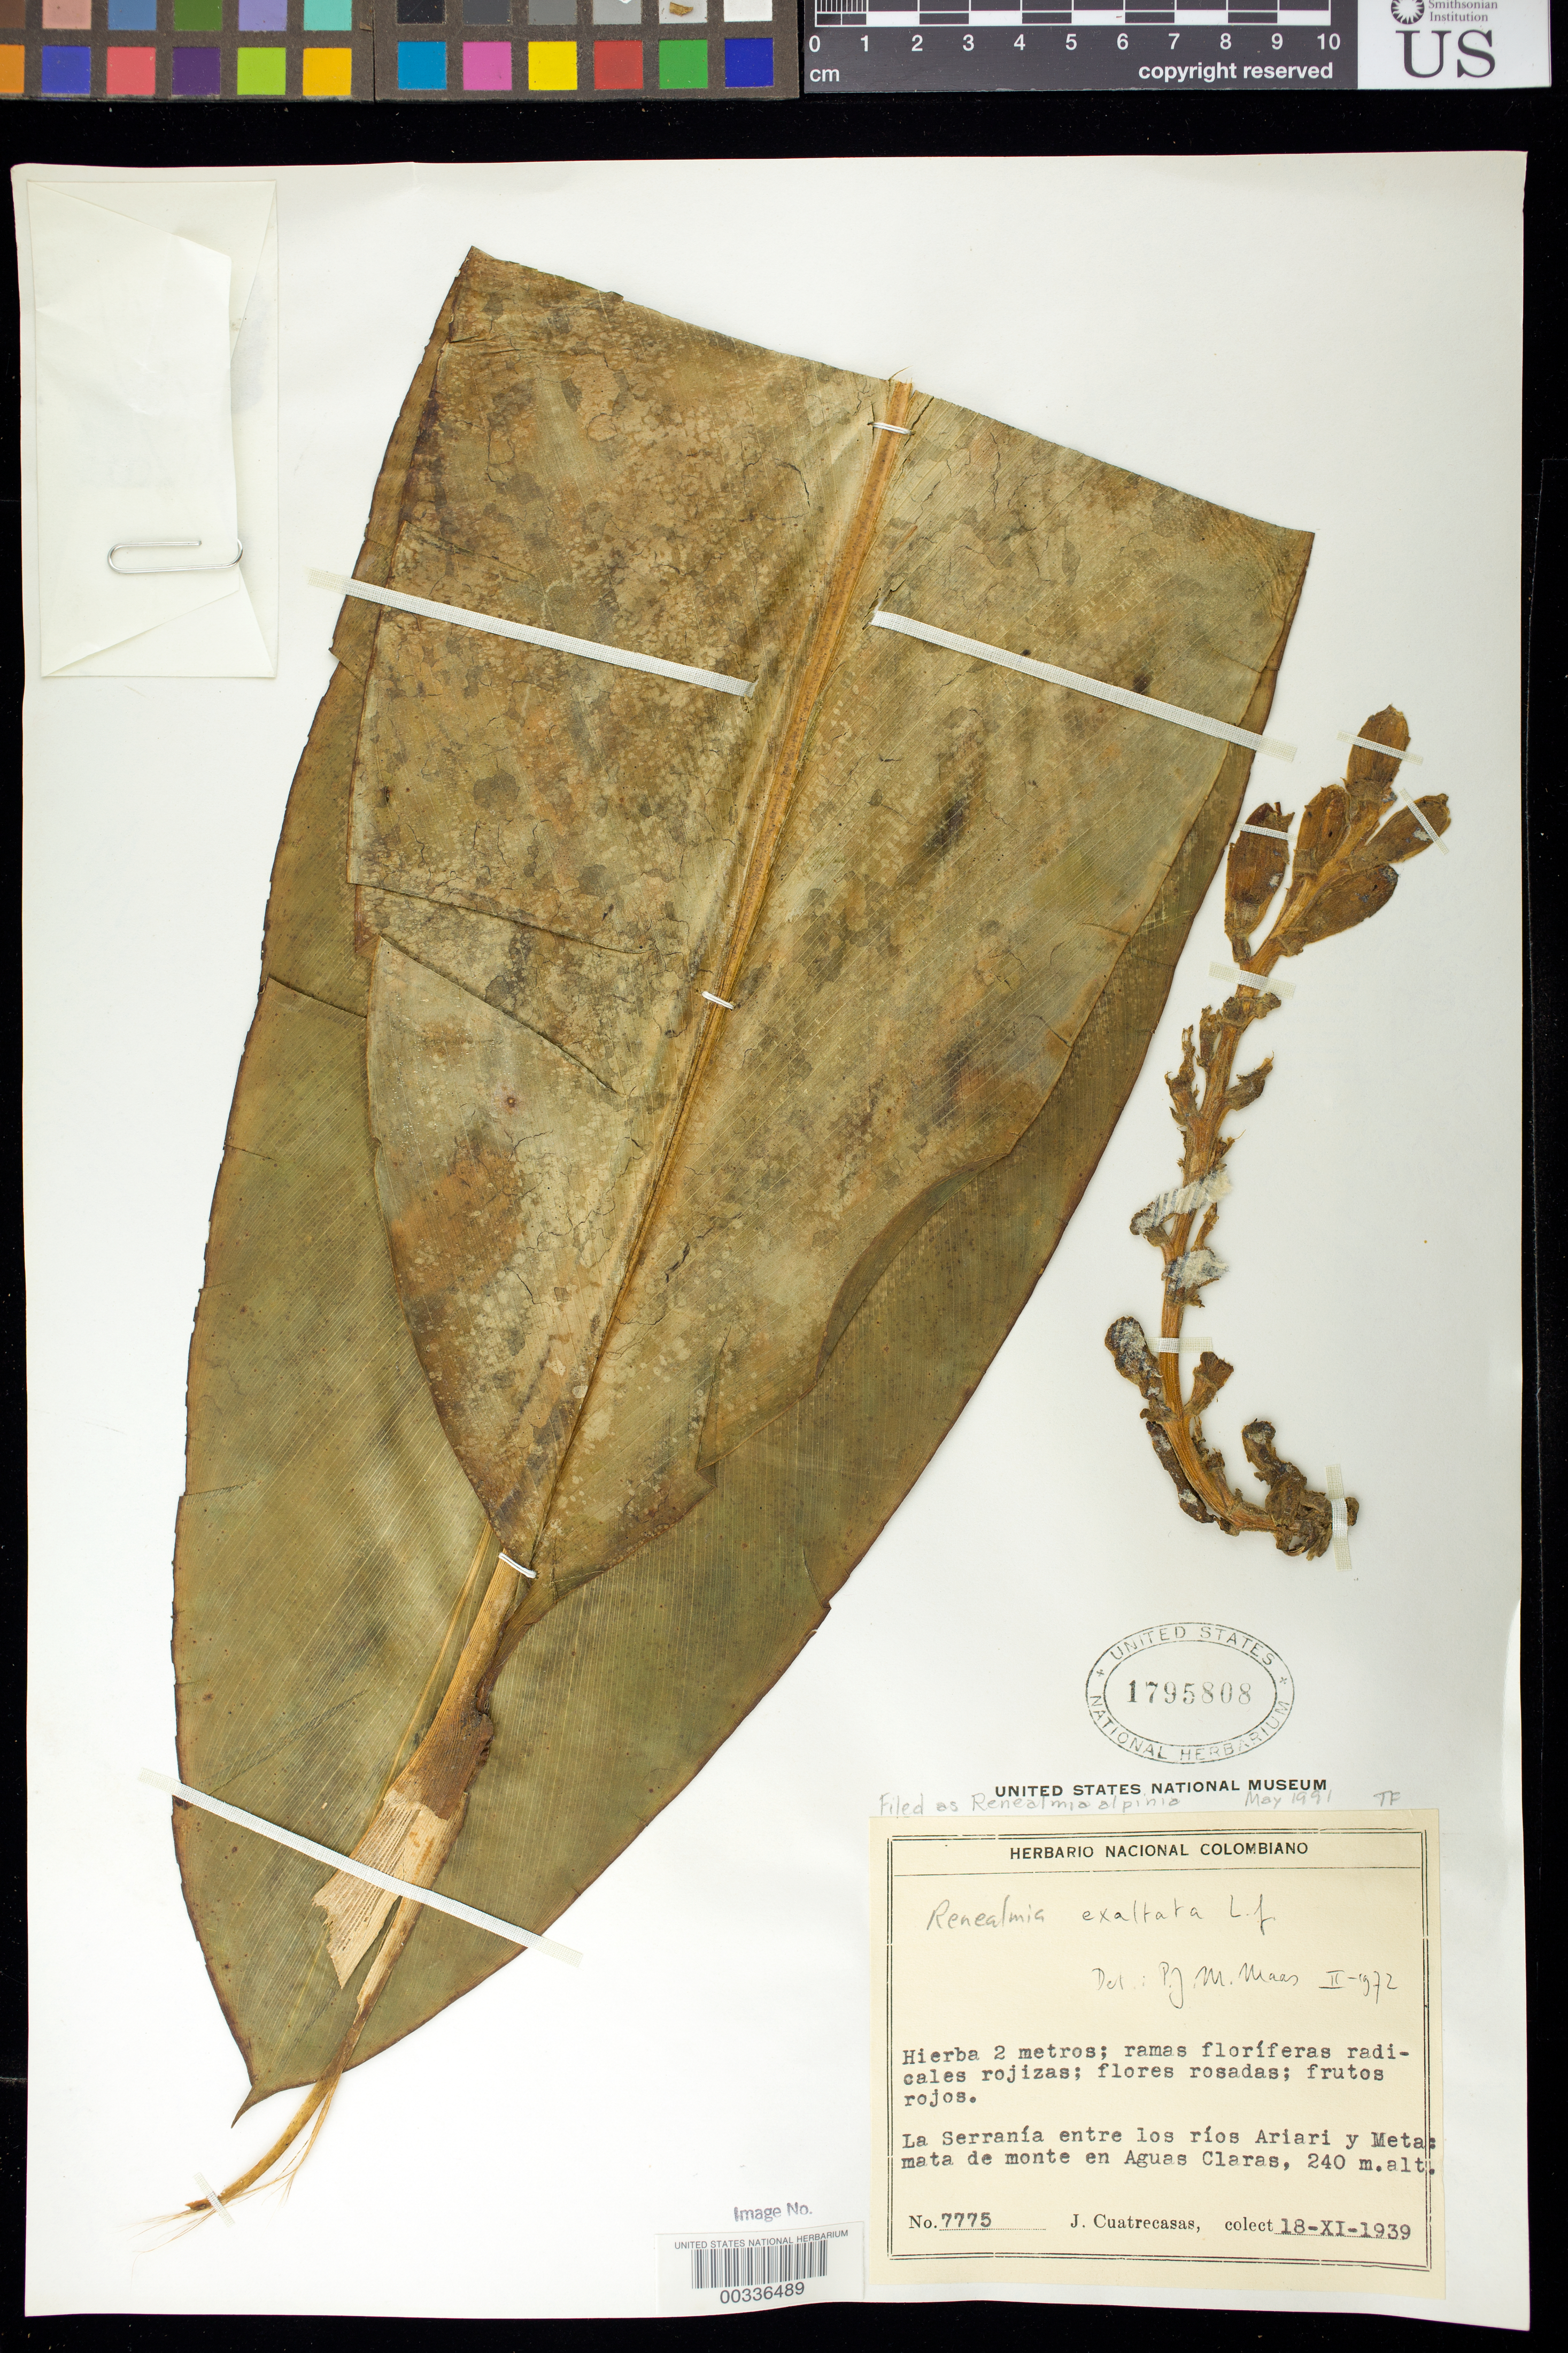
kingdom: Plantae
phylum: Tracheophyta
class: Liliopsida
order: Zingiberales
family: Zingiberaceae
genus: Renealmia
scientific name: Renealmia alpinia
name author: (Rottb.) Maas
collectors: J. Cuatrecasas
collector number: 7775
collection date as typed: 18 Nov 1939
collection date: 1939-11-18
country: Colombia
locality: La Serrania entre los Rios Ariari y Meta: mata de Monte en Aguas Claras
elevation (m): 240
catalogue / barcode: US 1795808